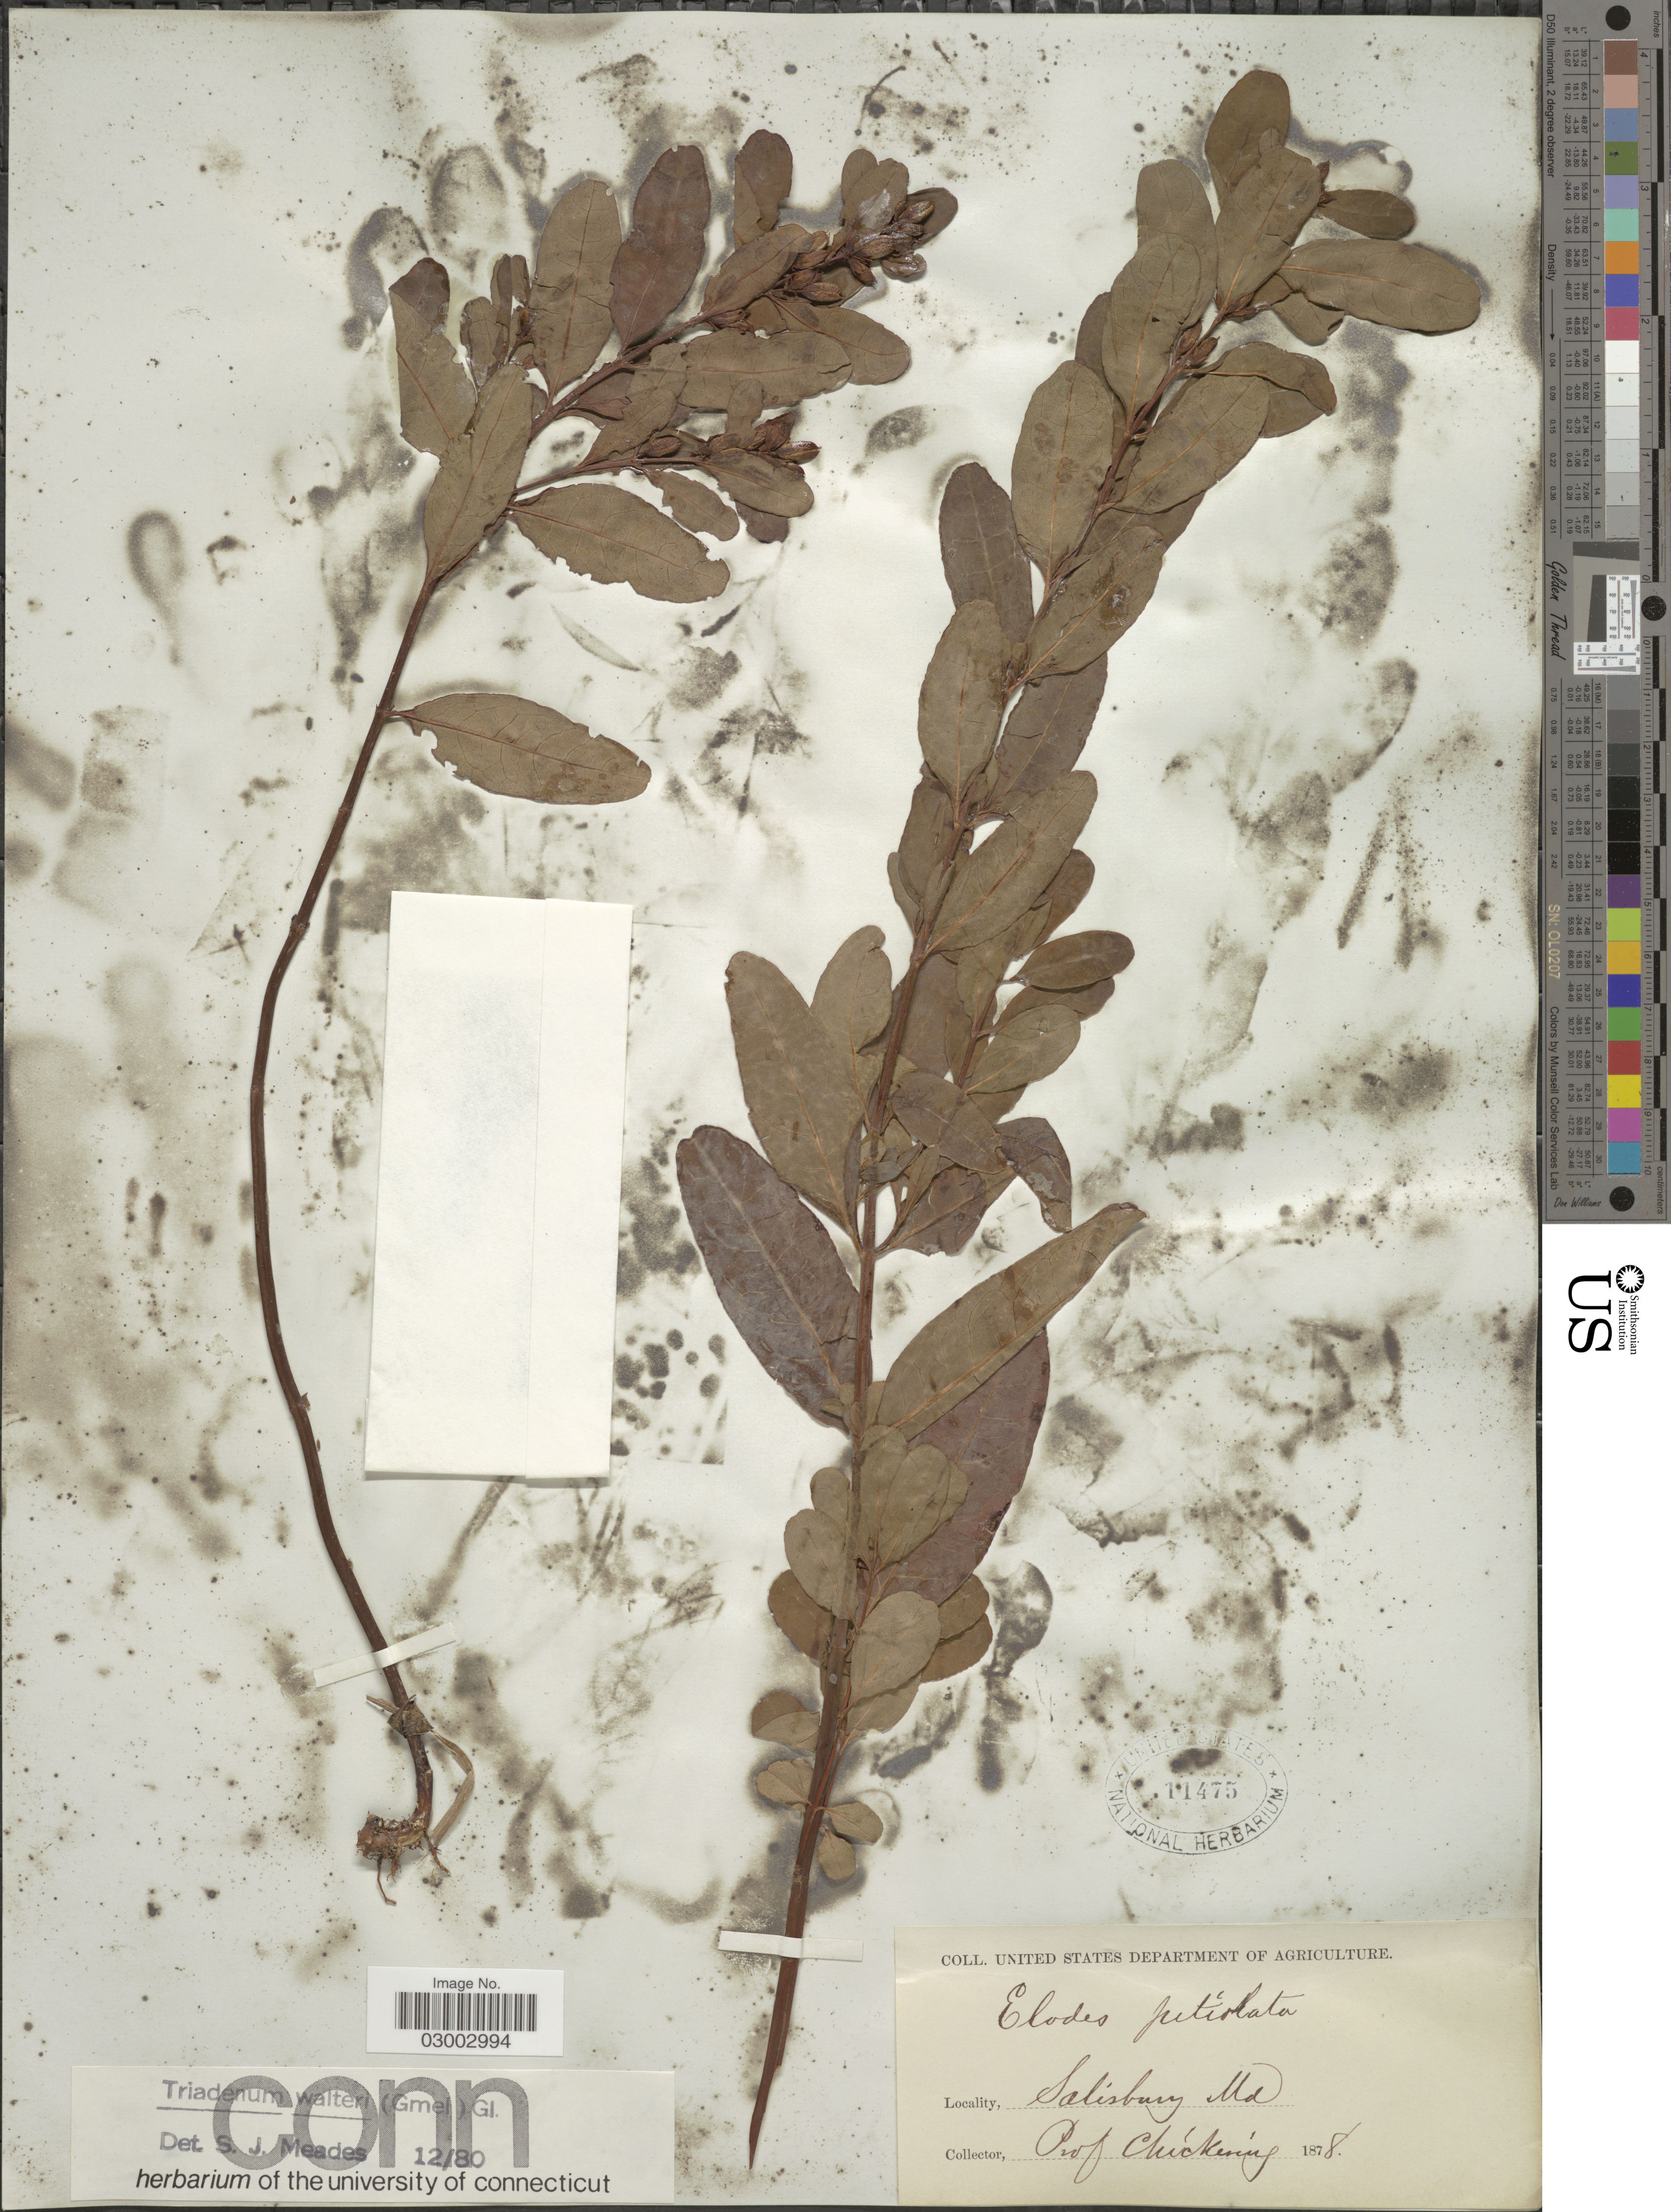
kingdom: Plantae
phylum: Tracheophyta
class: Magnoliopsida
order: Malpighiales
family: Hypericaceae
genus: Hypericum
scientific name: Hypericum walteri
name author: J.F. Gmel.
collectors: Chickering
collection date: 1878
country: United States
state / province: Maryland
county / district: Wicomico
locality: Salisbury Md.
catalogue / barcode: US 11475